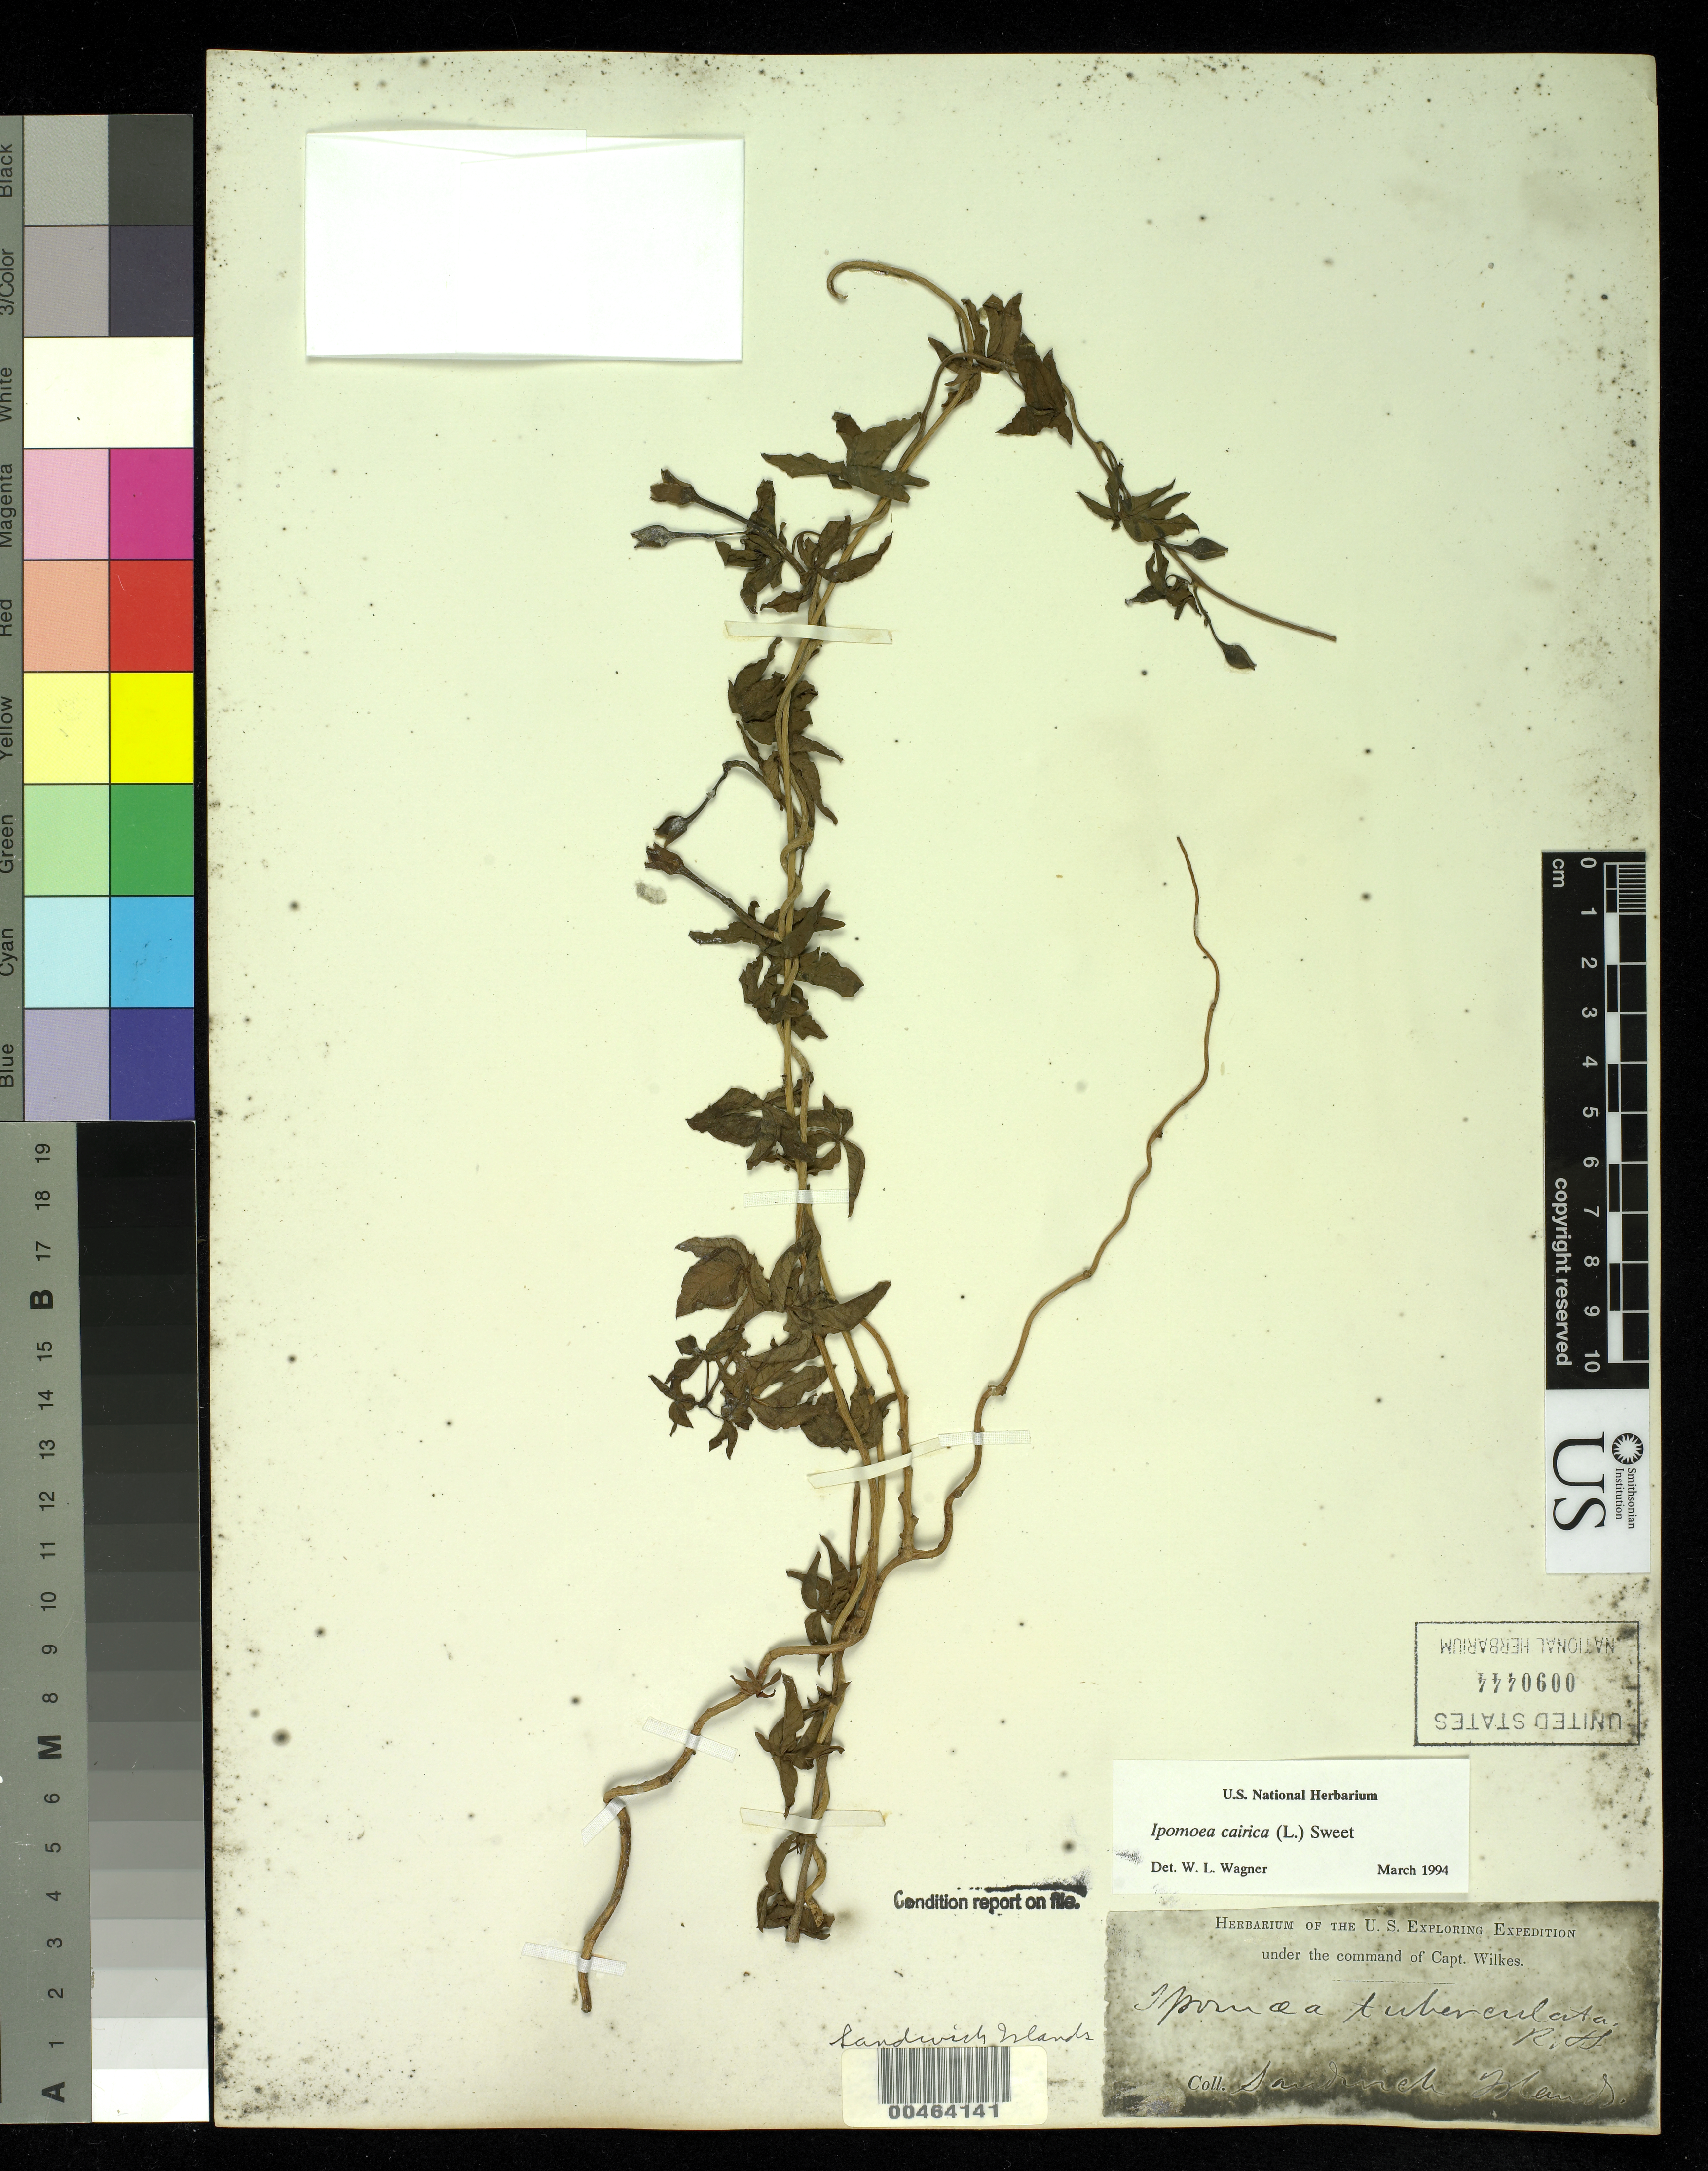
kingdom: Plantae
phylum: Tracheophyta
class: Magnoliopsida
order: Solanales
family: Convolvulaceae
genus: Ipomoea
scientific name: Ipomoea cairica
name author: (L.) Sweet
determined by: Wagner, W. L., (BOT), Smithsonian Institution - National Museum of Natural History (UNITED STATES)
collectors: Wilkes Explor. Exped.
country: United States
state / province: Hawaii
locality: Sandwich Islands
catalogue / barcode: US 90444